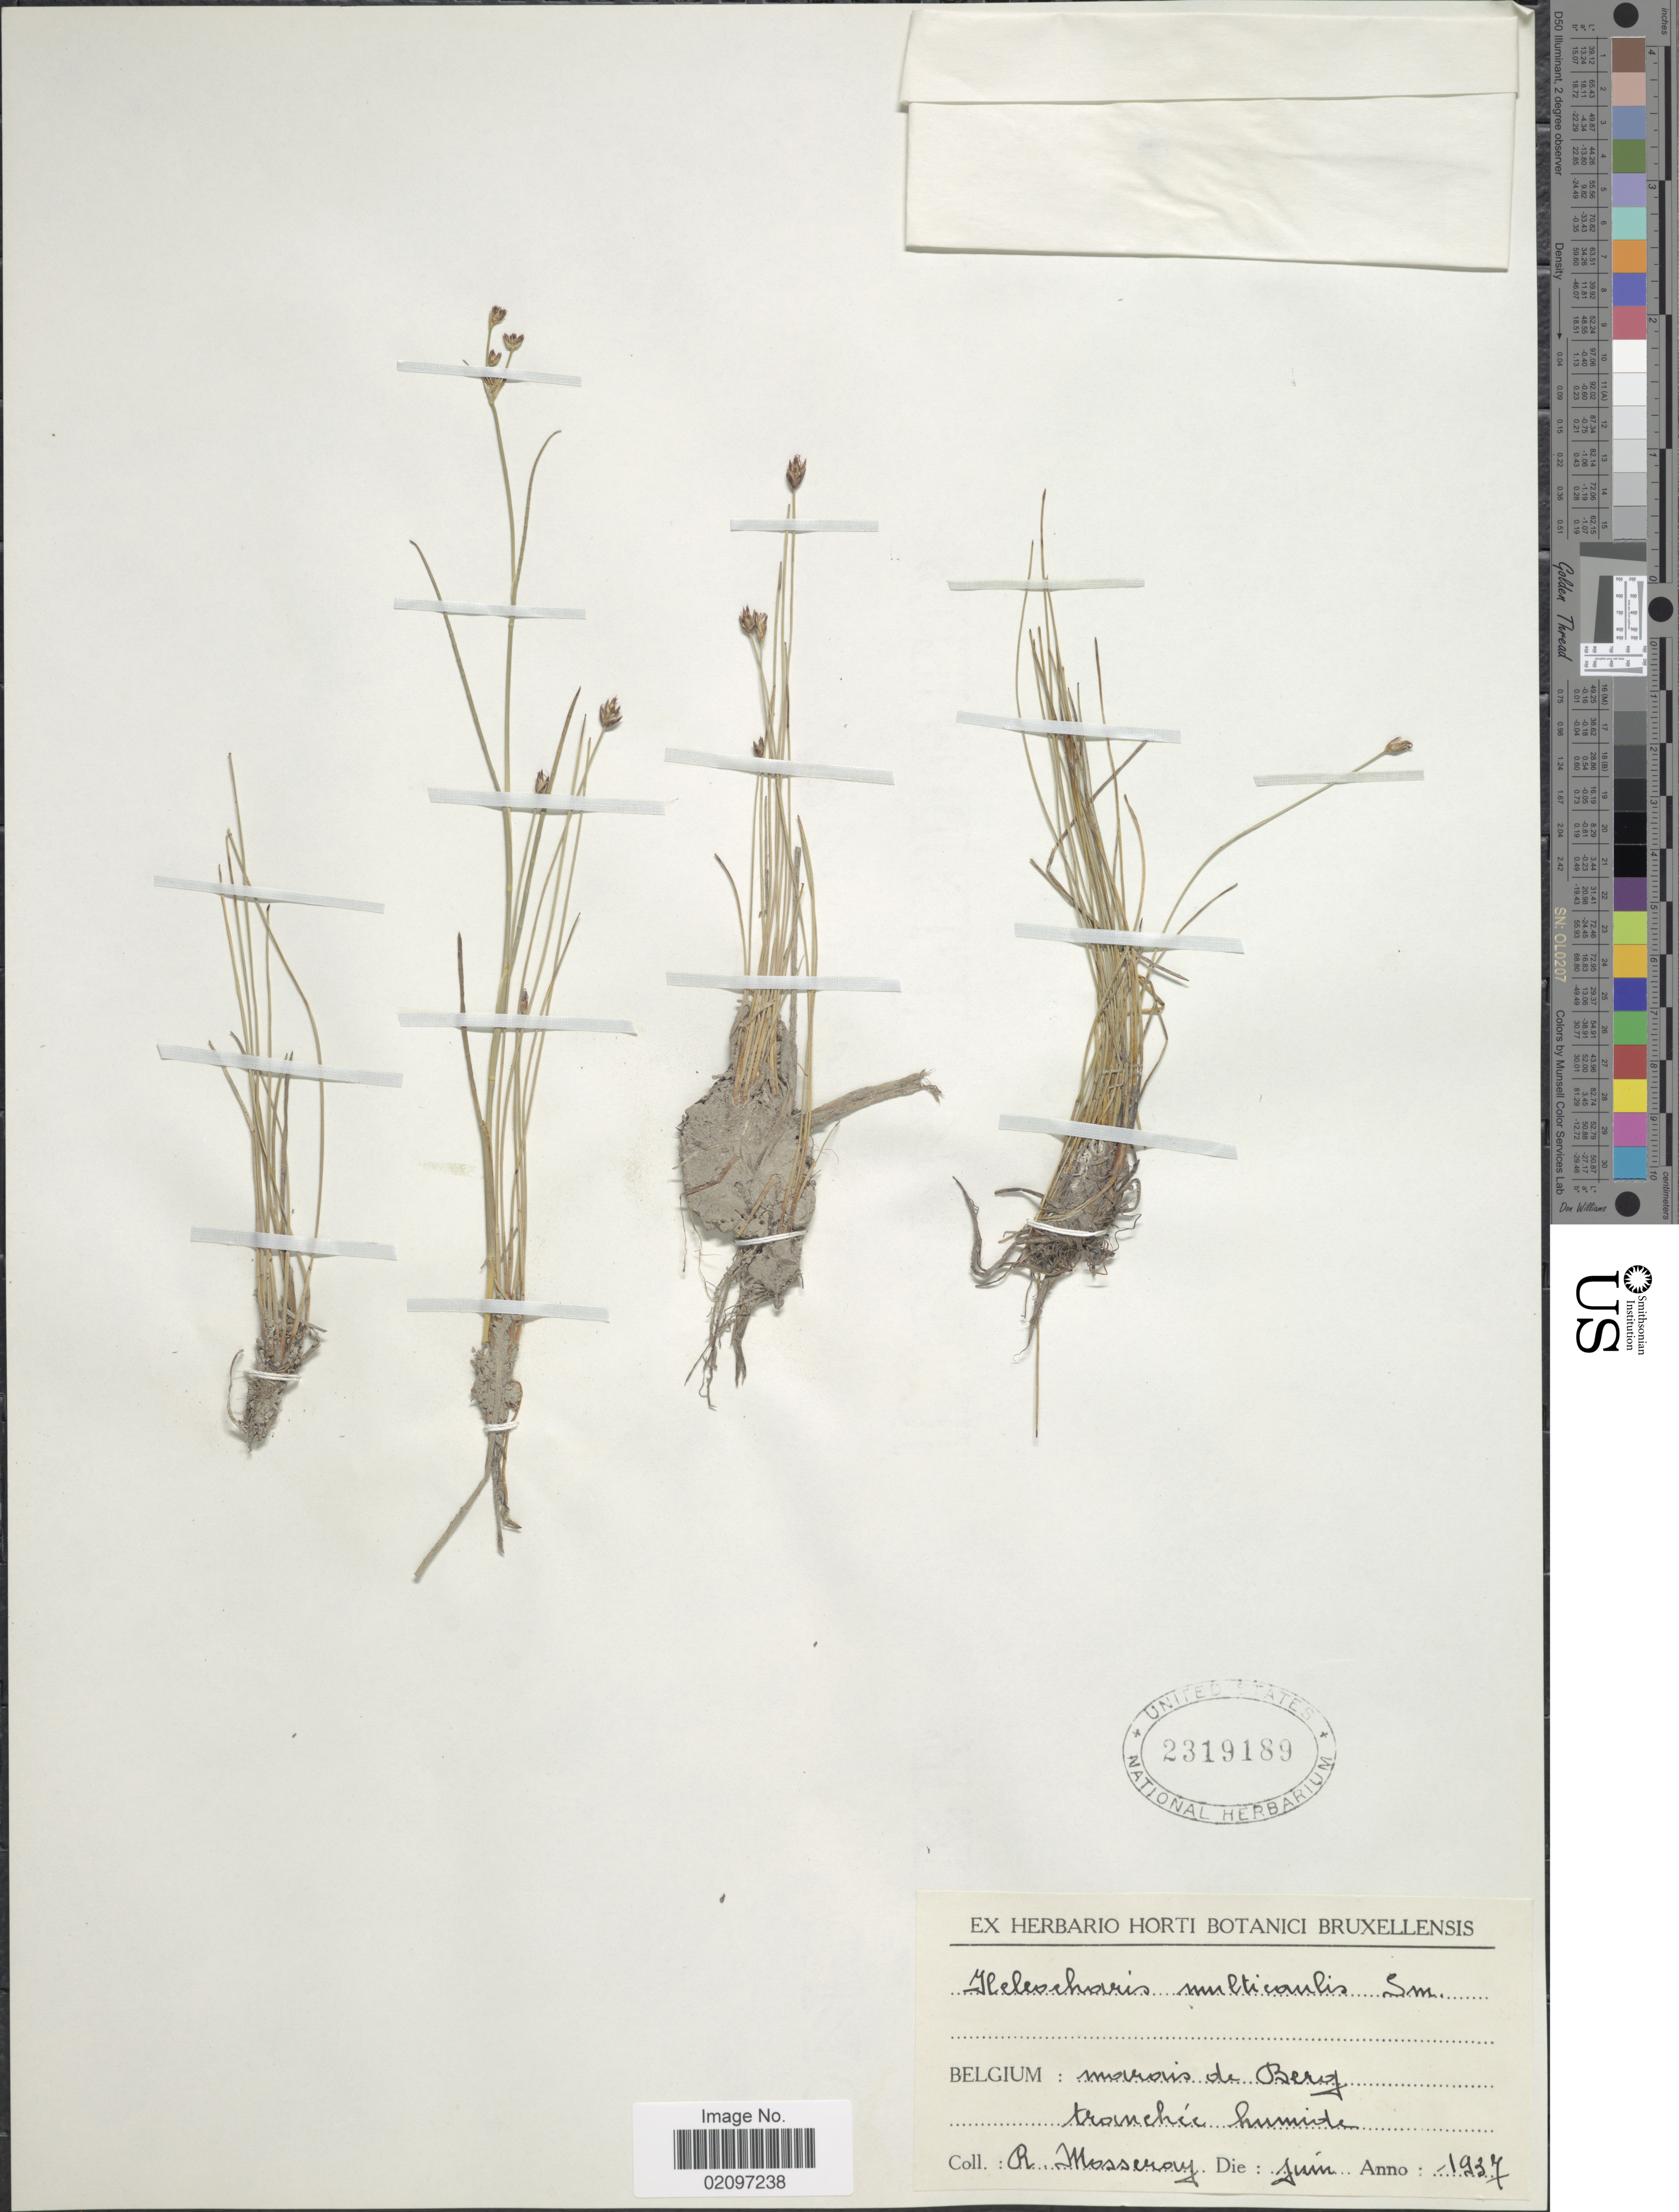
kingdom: Plantae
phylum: Tracheophyta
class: Liliopsida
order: Poales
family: Cyperaceae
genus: Eleocharis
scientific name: Eleocharis multicaulis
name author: (Sm.) Desv.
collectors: R. Mosseray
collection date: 1937-06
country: Belgium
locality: Belgium: marais de Beroj, tromchee humide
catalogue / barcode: US 2319189